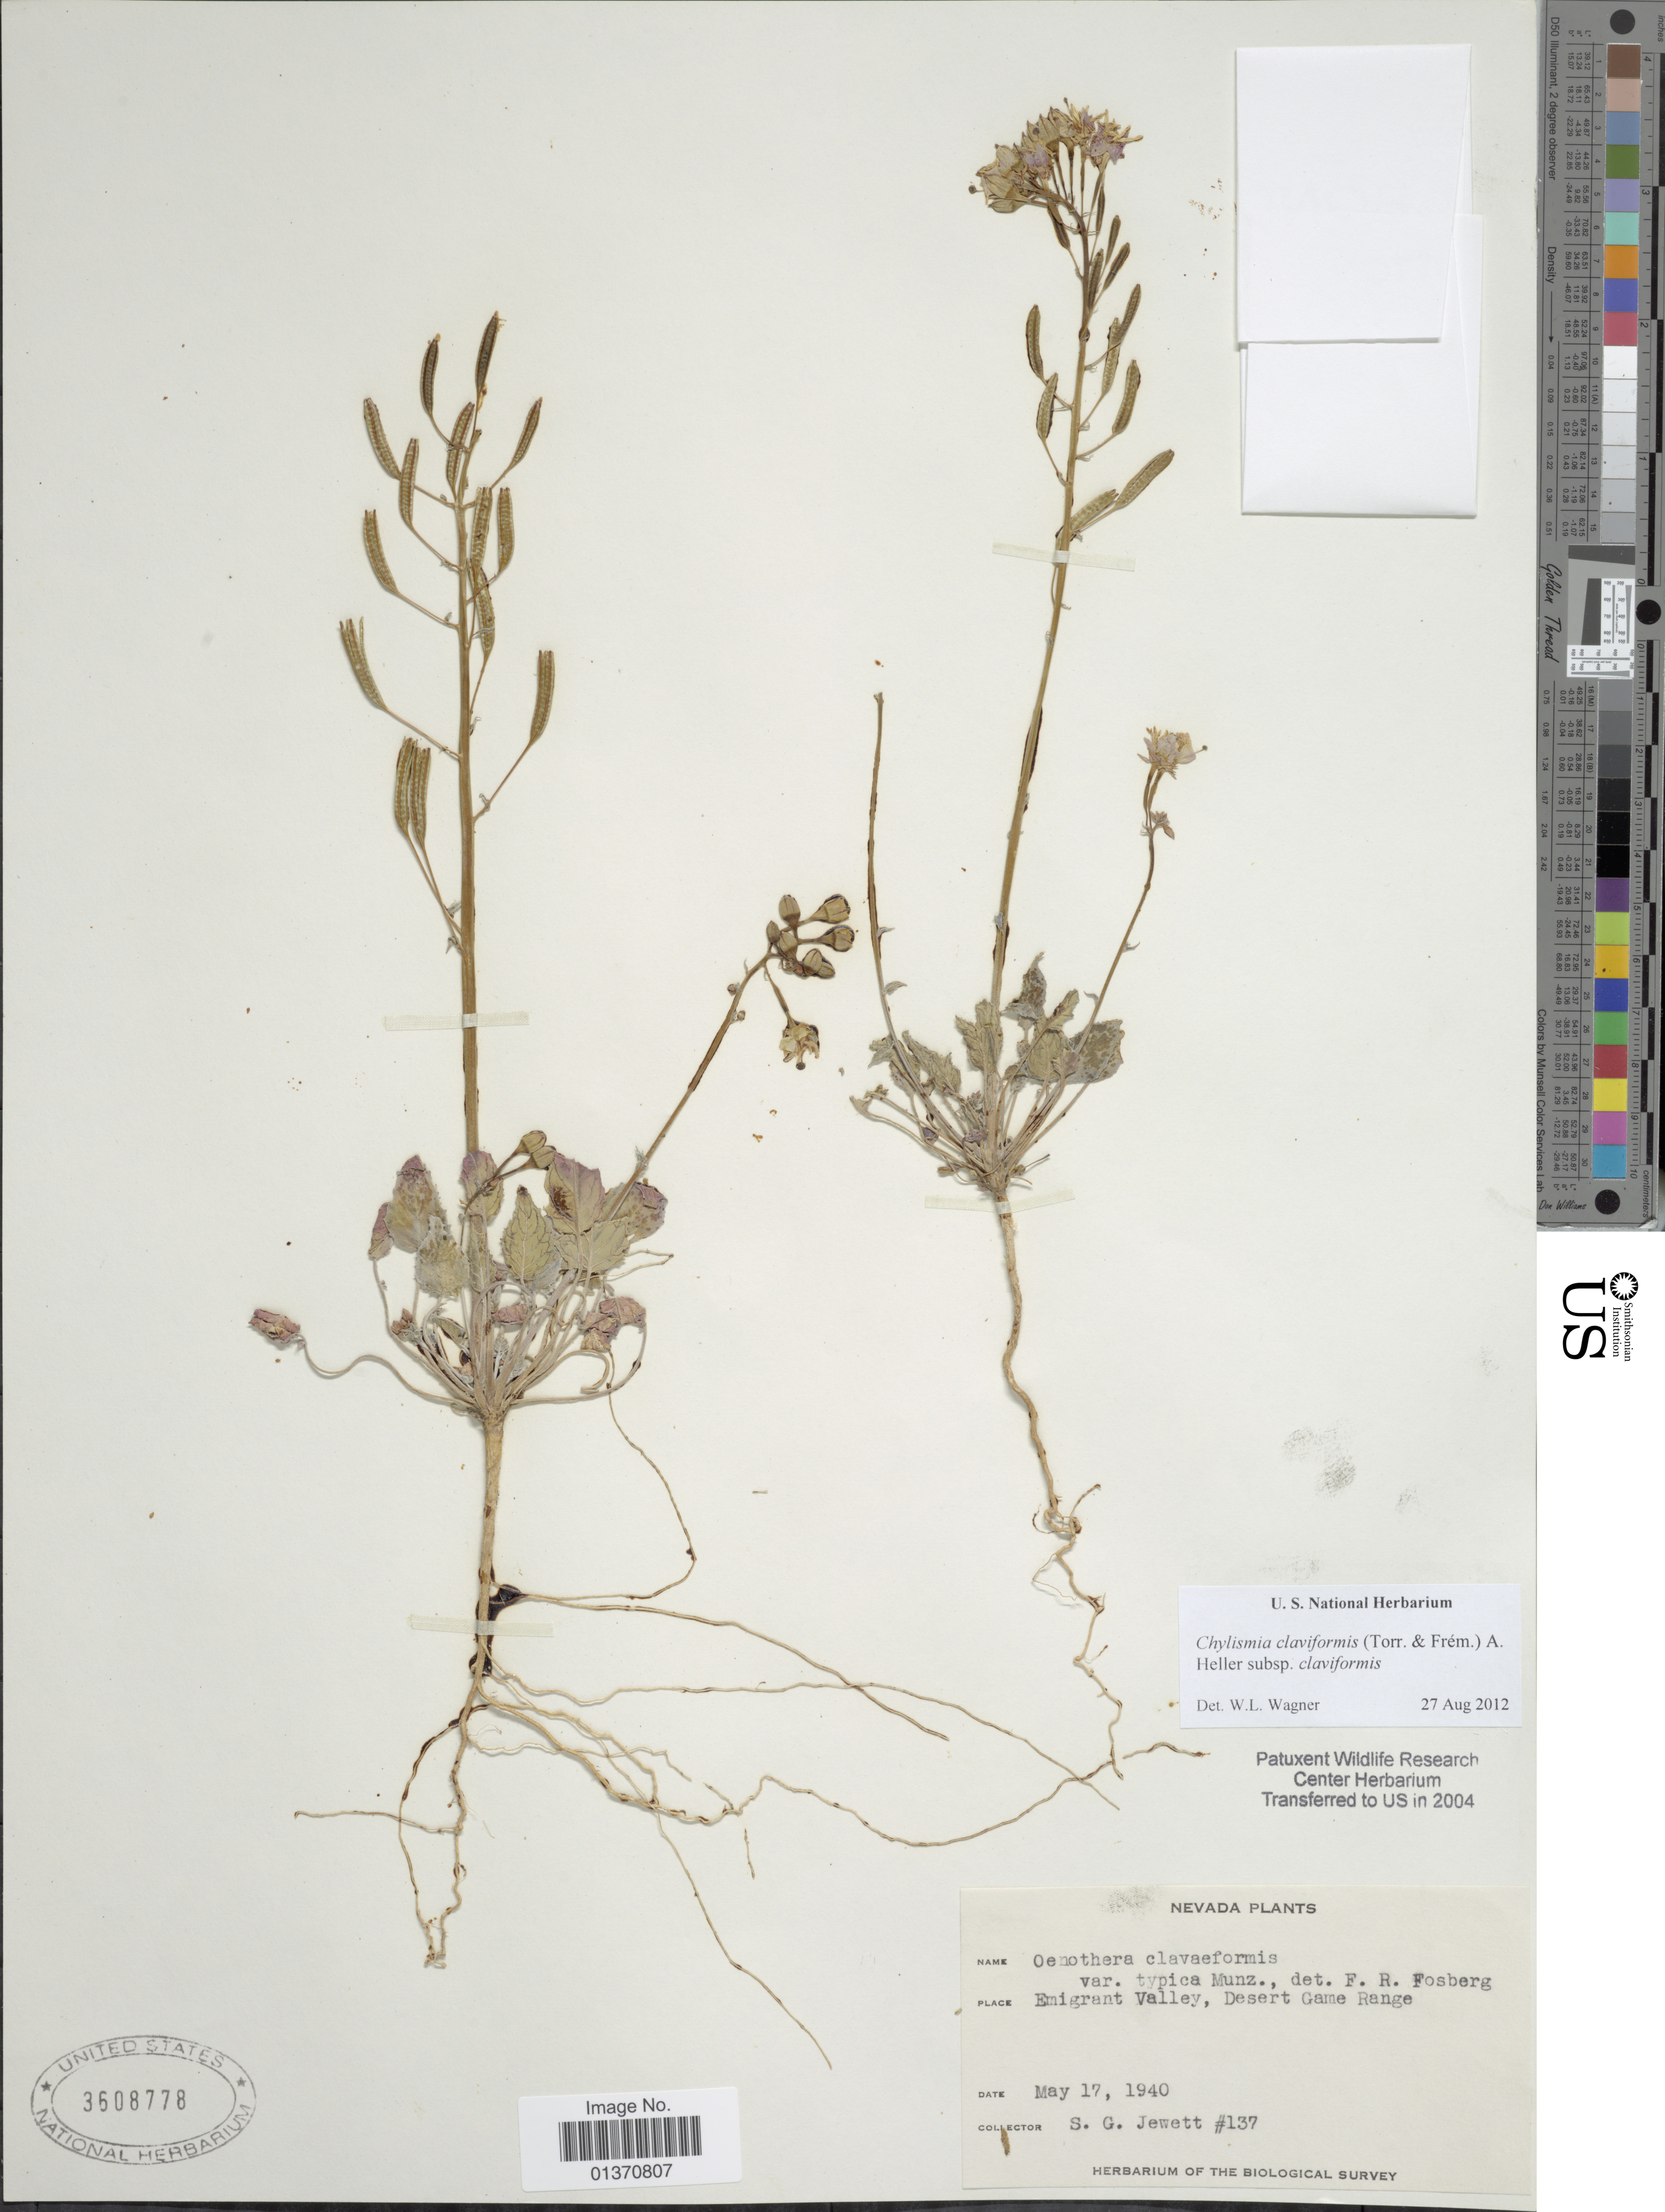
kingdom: Plantae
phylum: Tracheophyta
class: Magnoliopsida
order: Myrtales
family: Onagraceae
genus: Chylismia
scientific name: Chylismia claviformis subsp. claviformis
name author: (Torr. & Frém.) A. Heller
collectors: S. Jewett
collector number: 137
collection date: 1940-05-17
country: United States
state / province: Nevada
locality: Emigrant Valley, Desert Game Range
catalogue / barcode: US 3608778